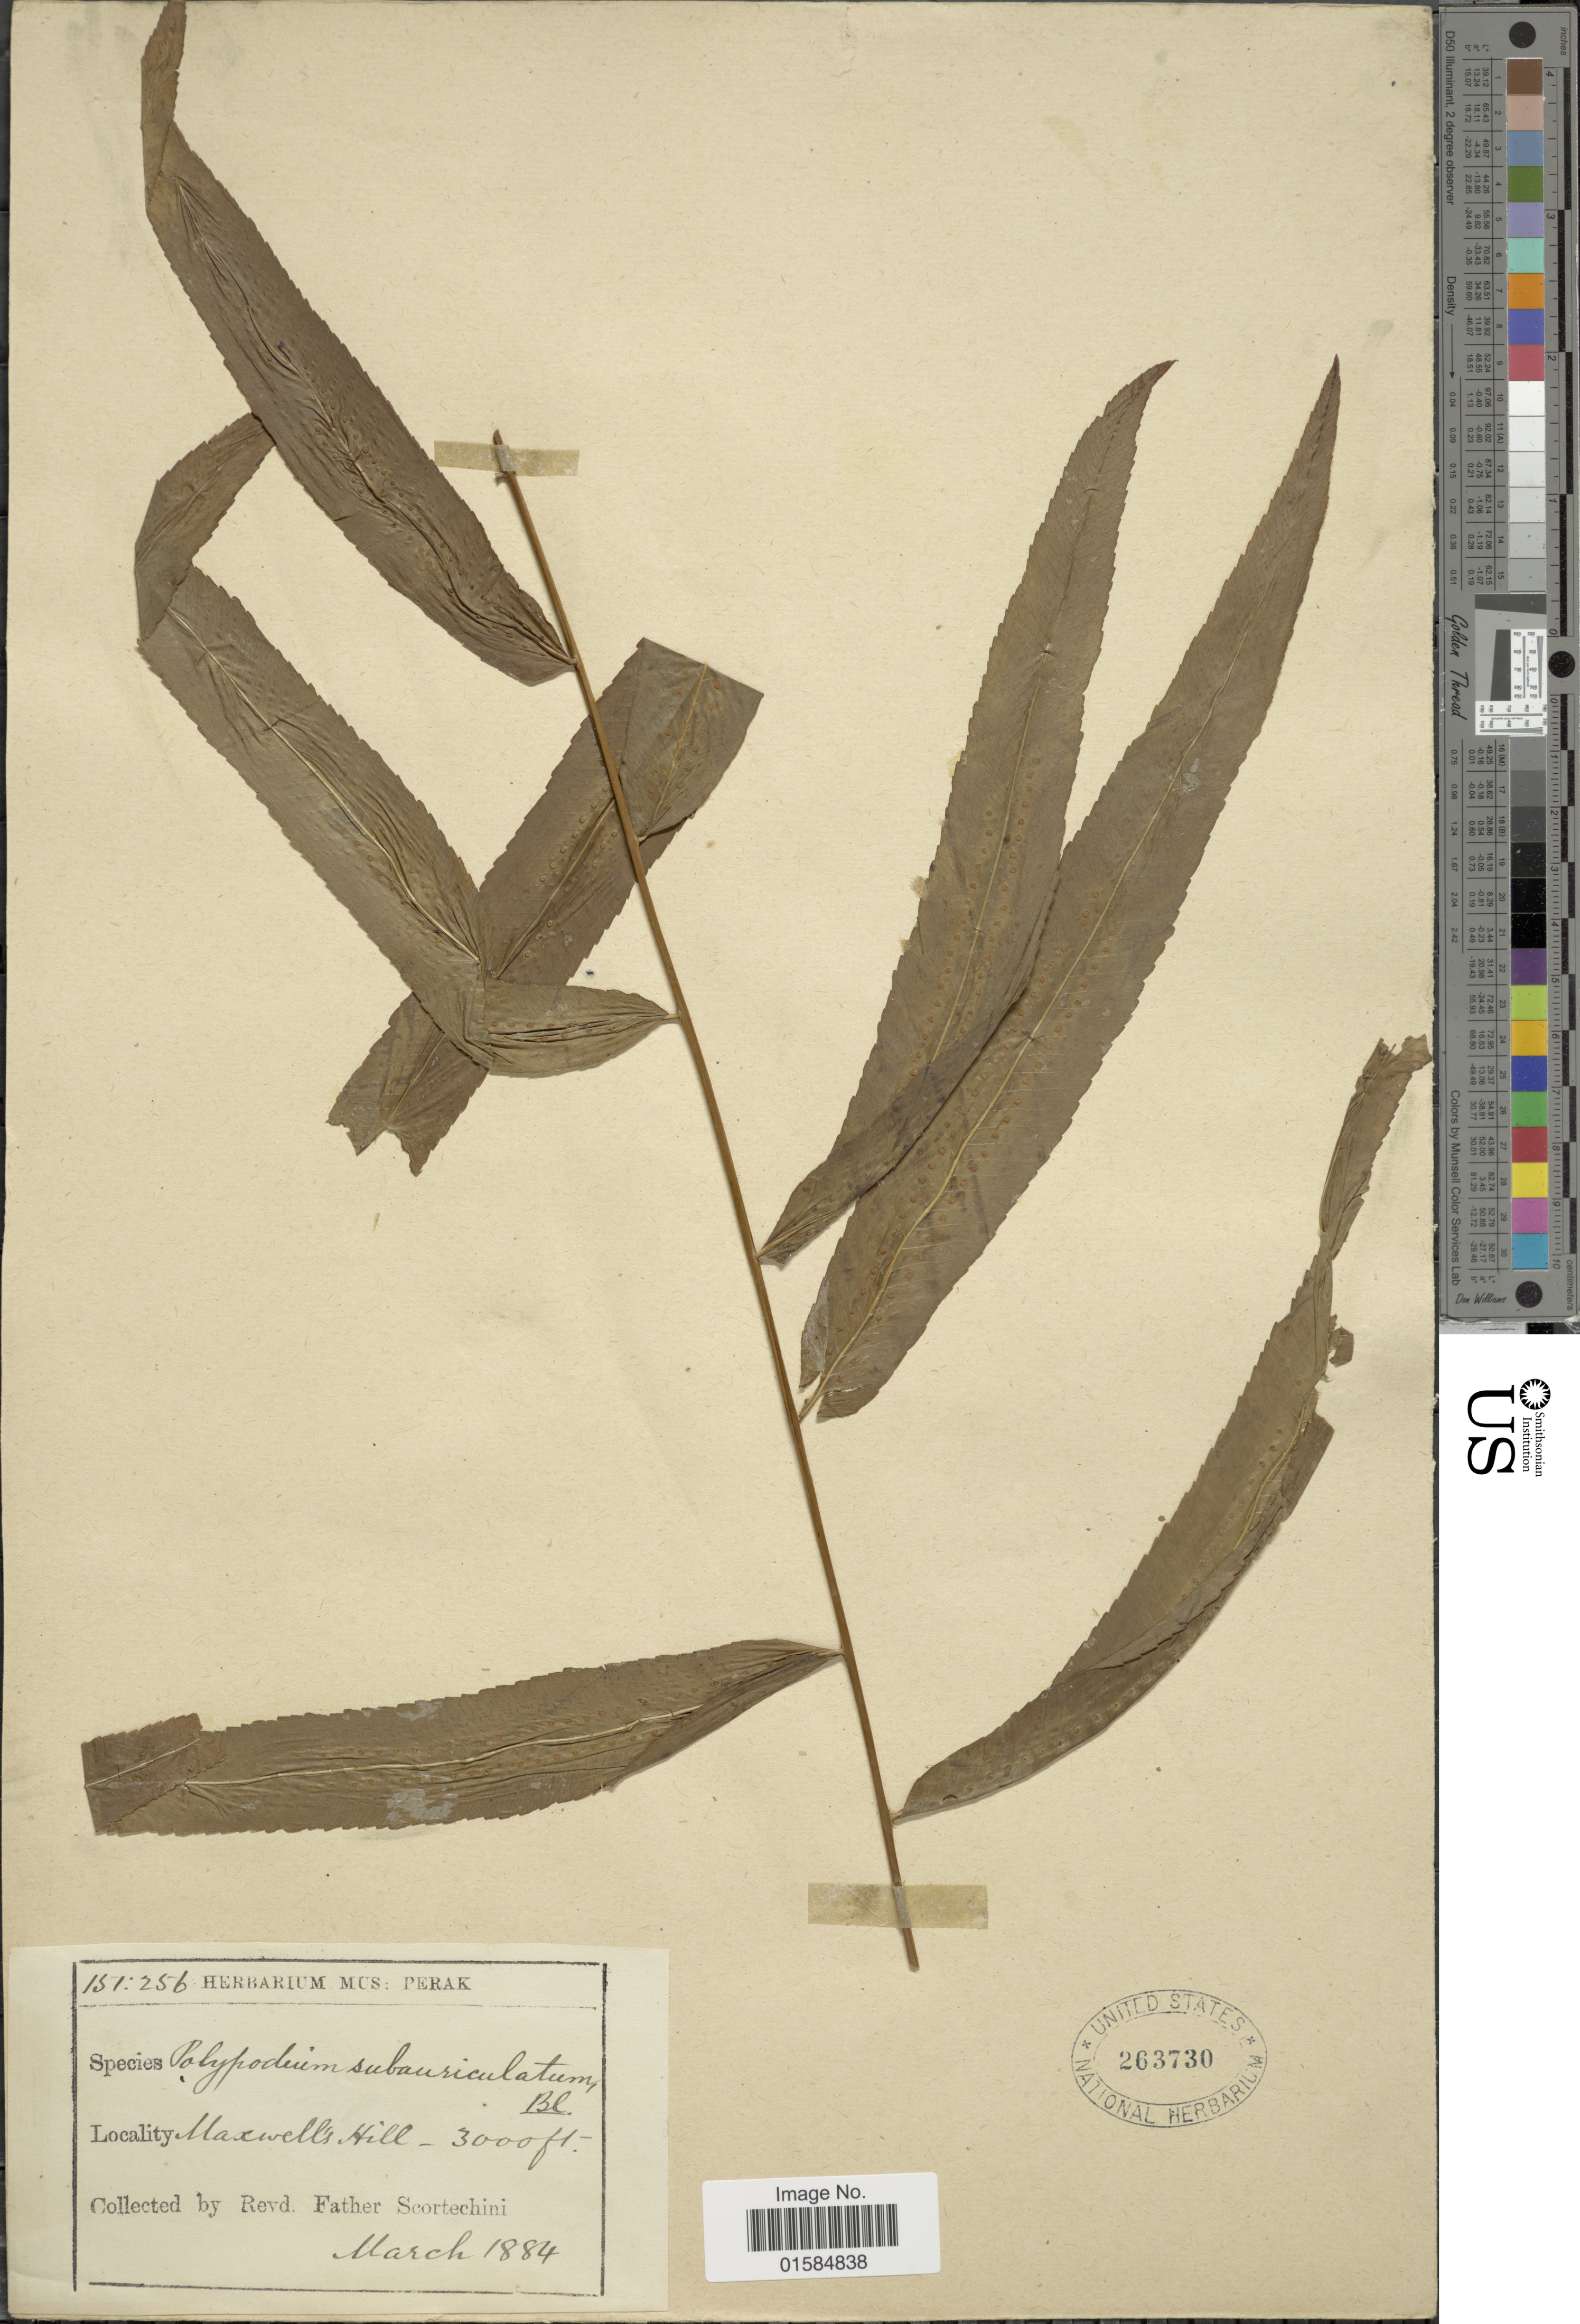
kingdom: Plantae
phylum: Tracheophyta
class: Polypodiopsida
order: Polypodiales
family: Polypodiaceae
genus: Goniophlebium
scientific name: Goniophlebium subauriculatum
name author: (Blume) C. Presl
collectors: Fr. Scortechini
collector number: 151:256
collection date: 1884-03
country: Malaysia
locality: Maxwell's Hill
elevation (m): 914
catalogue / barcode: US 263730